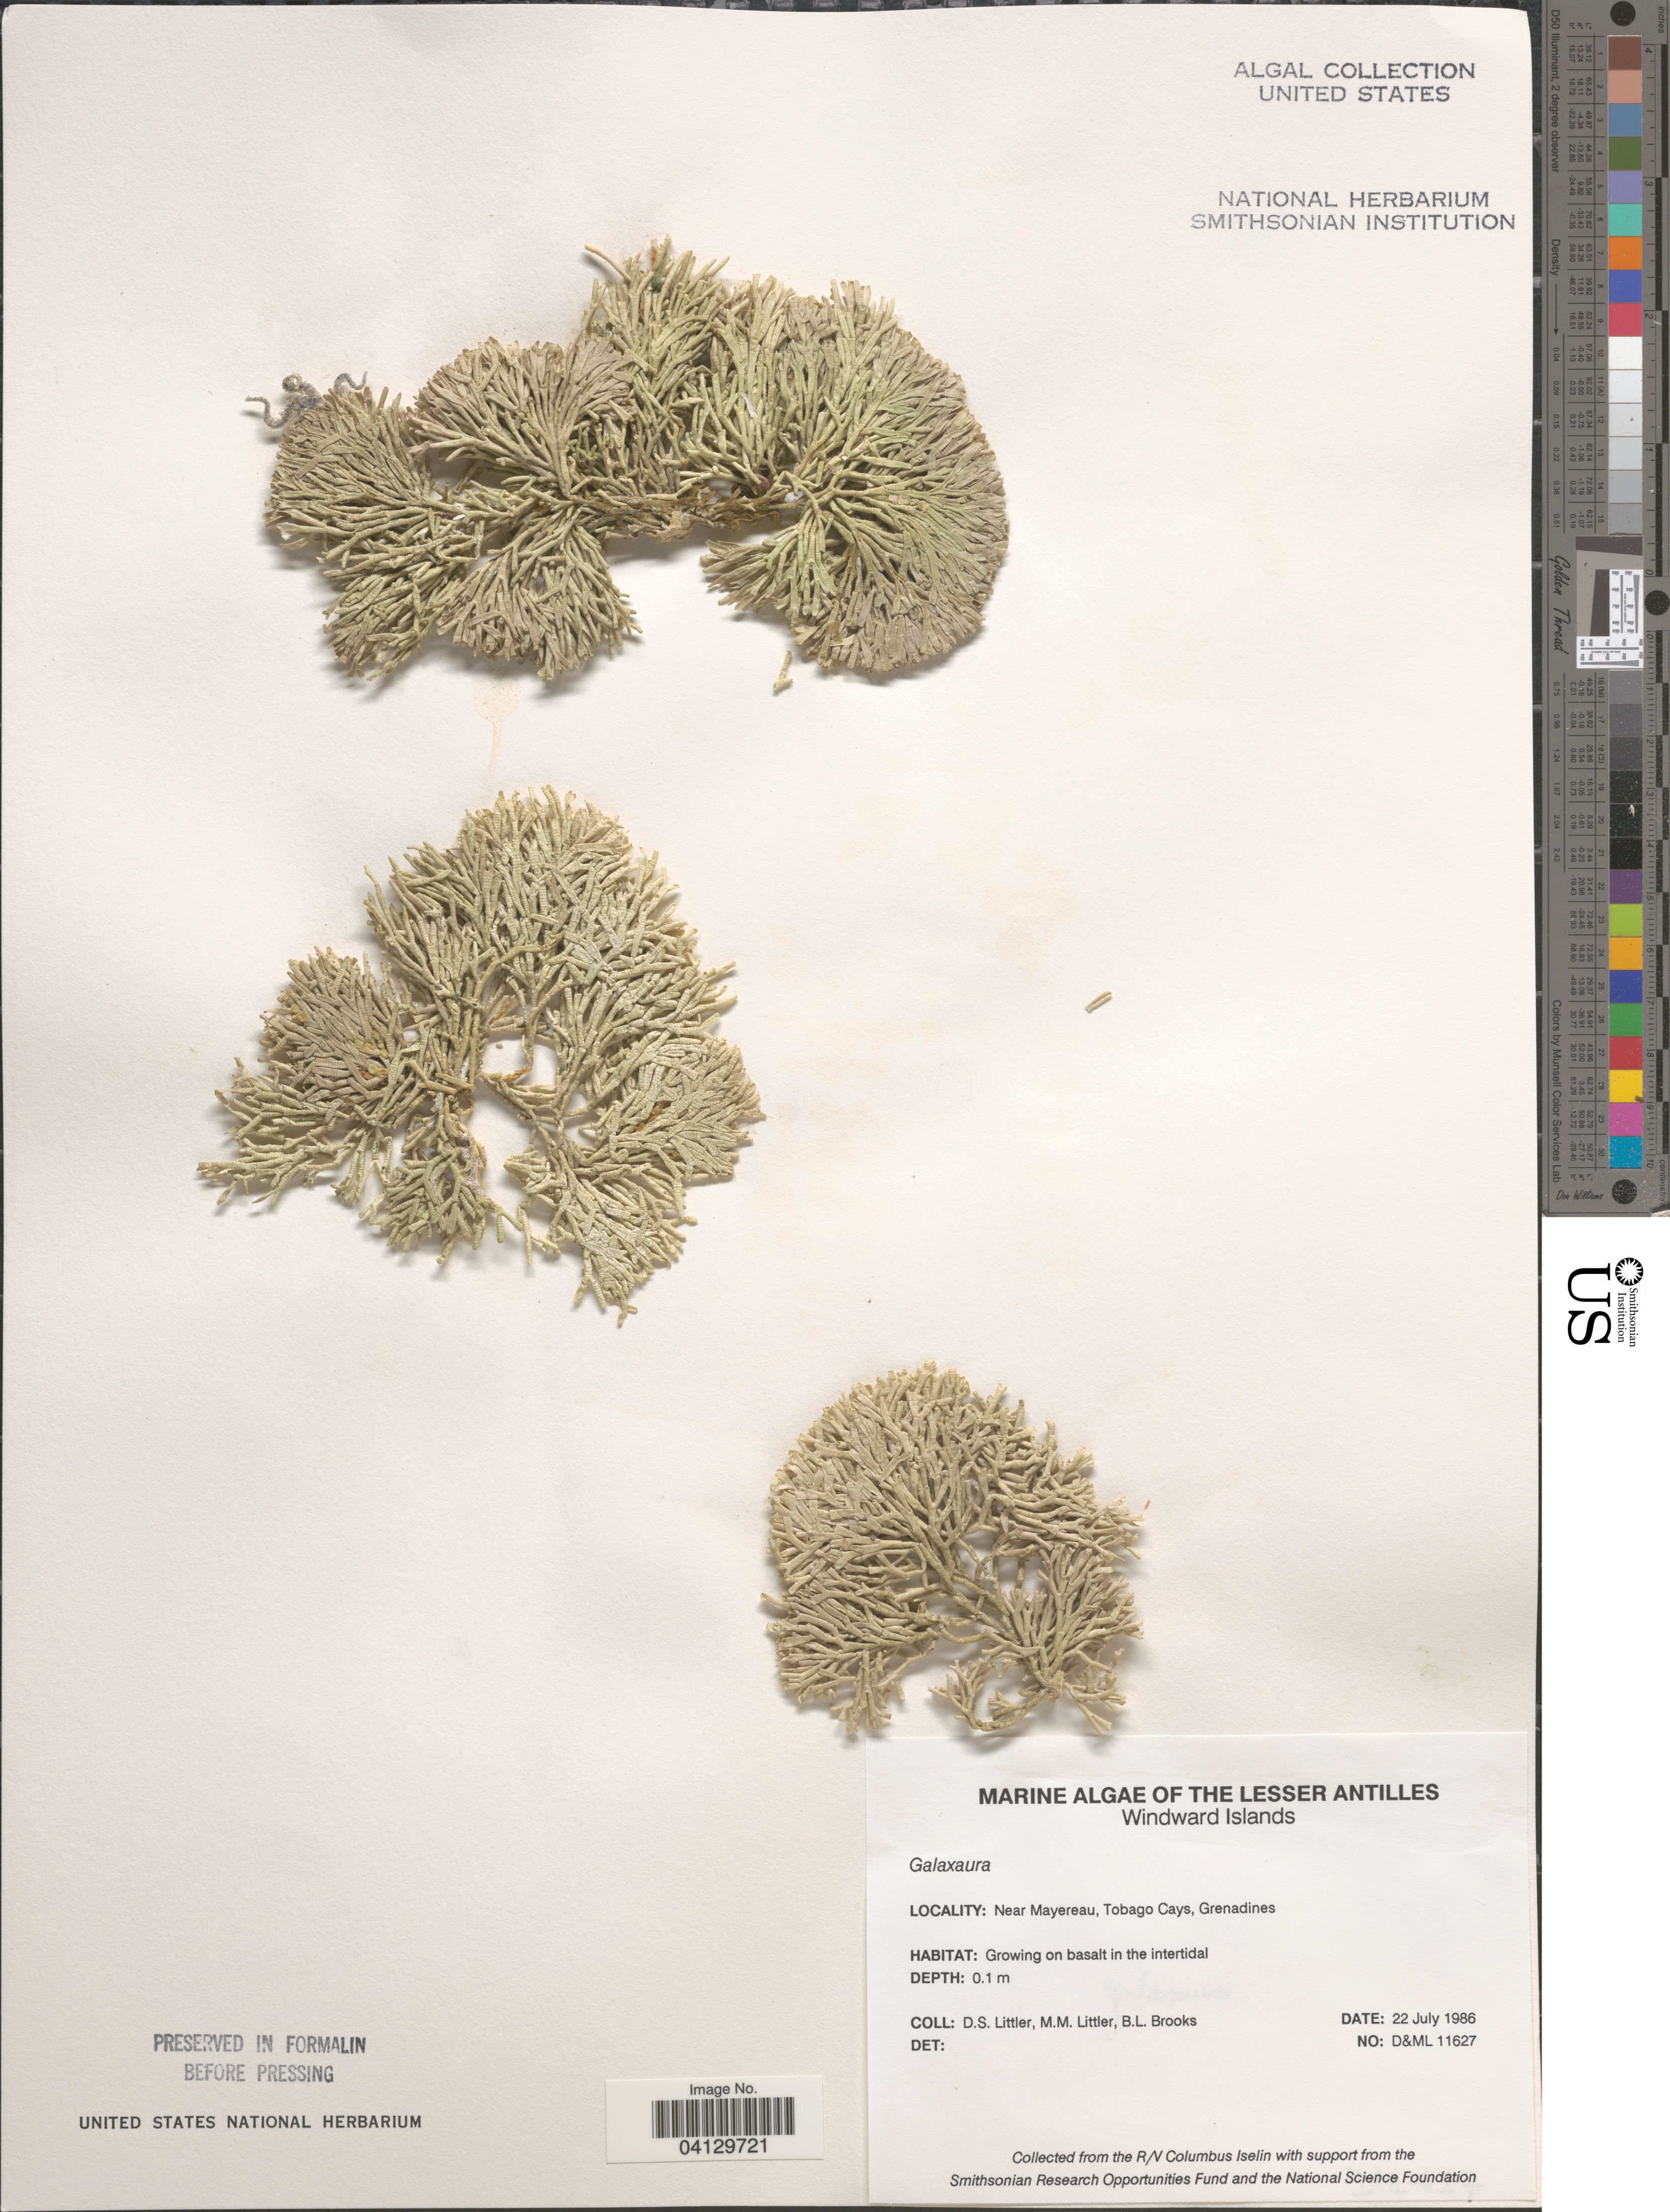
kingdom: Plantae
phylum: Rhodophyta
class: Florideophyceae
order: Nemaliales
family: Galaxauraceae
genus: Galaxaura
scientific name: Galaxaura sp.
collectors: D. S. Littler & B. Brooks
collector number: D&ML11627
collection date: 1986-07-22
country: St. Vincent - Grenadines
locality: The Lesser Antilles. Windward Islands. Near Mayereau, Tobago Cays, Grenadines.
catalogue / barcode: US 328762